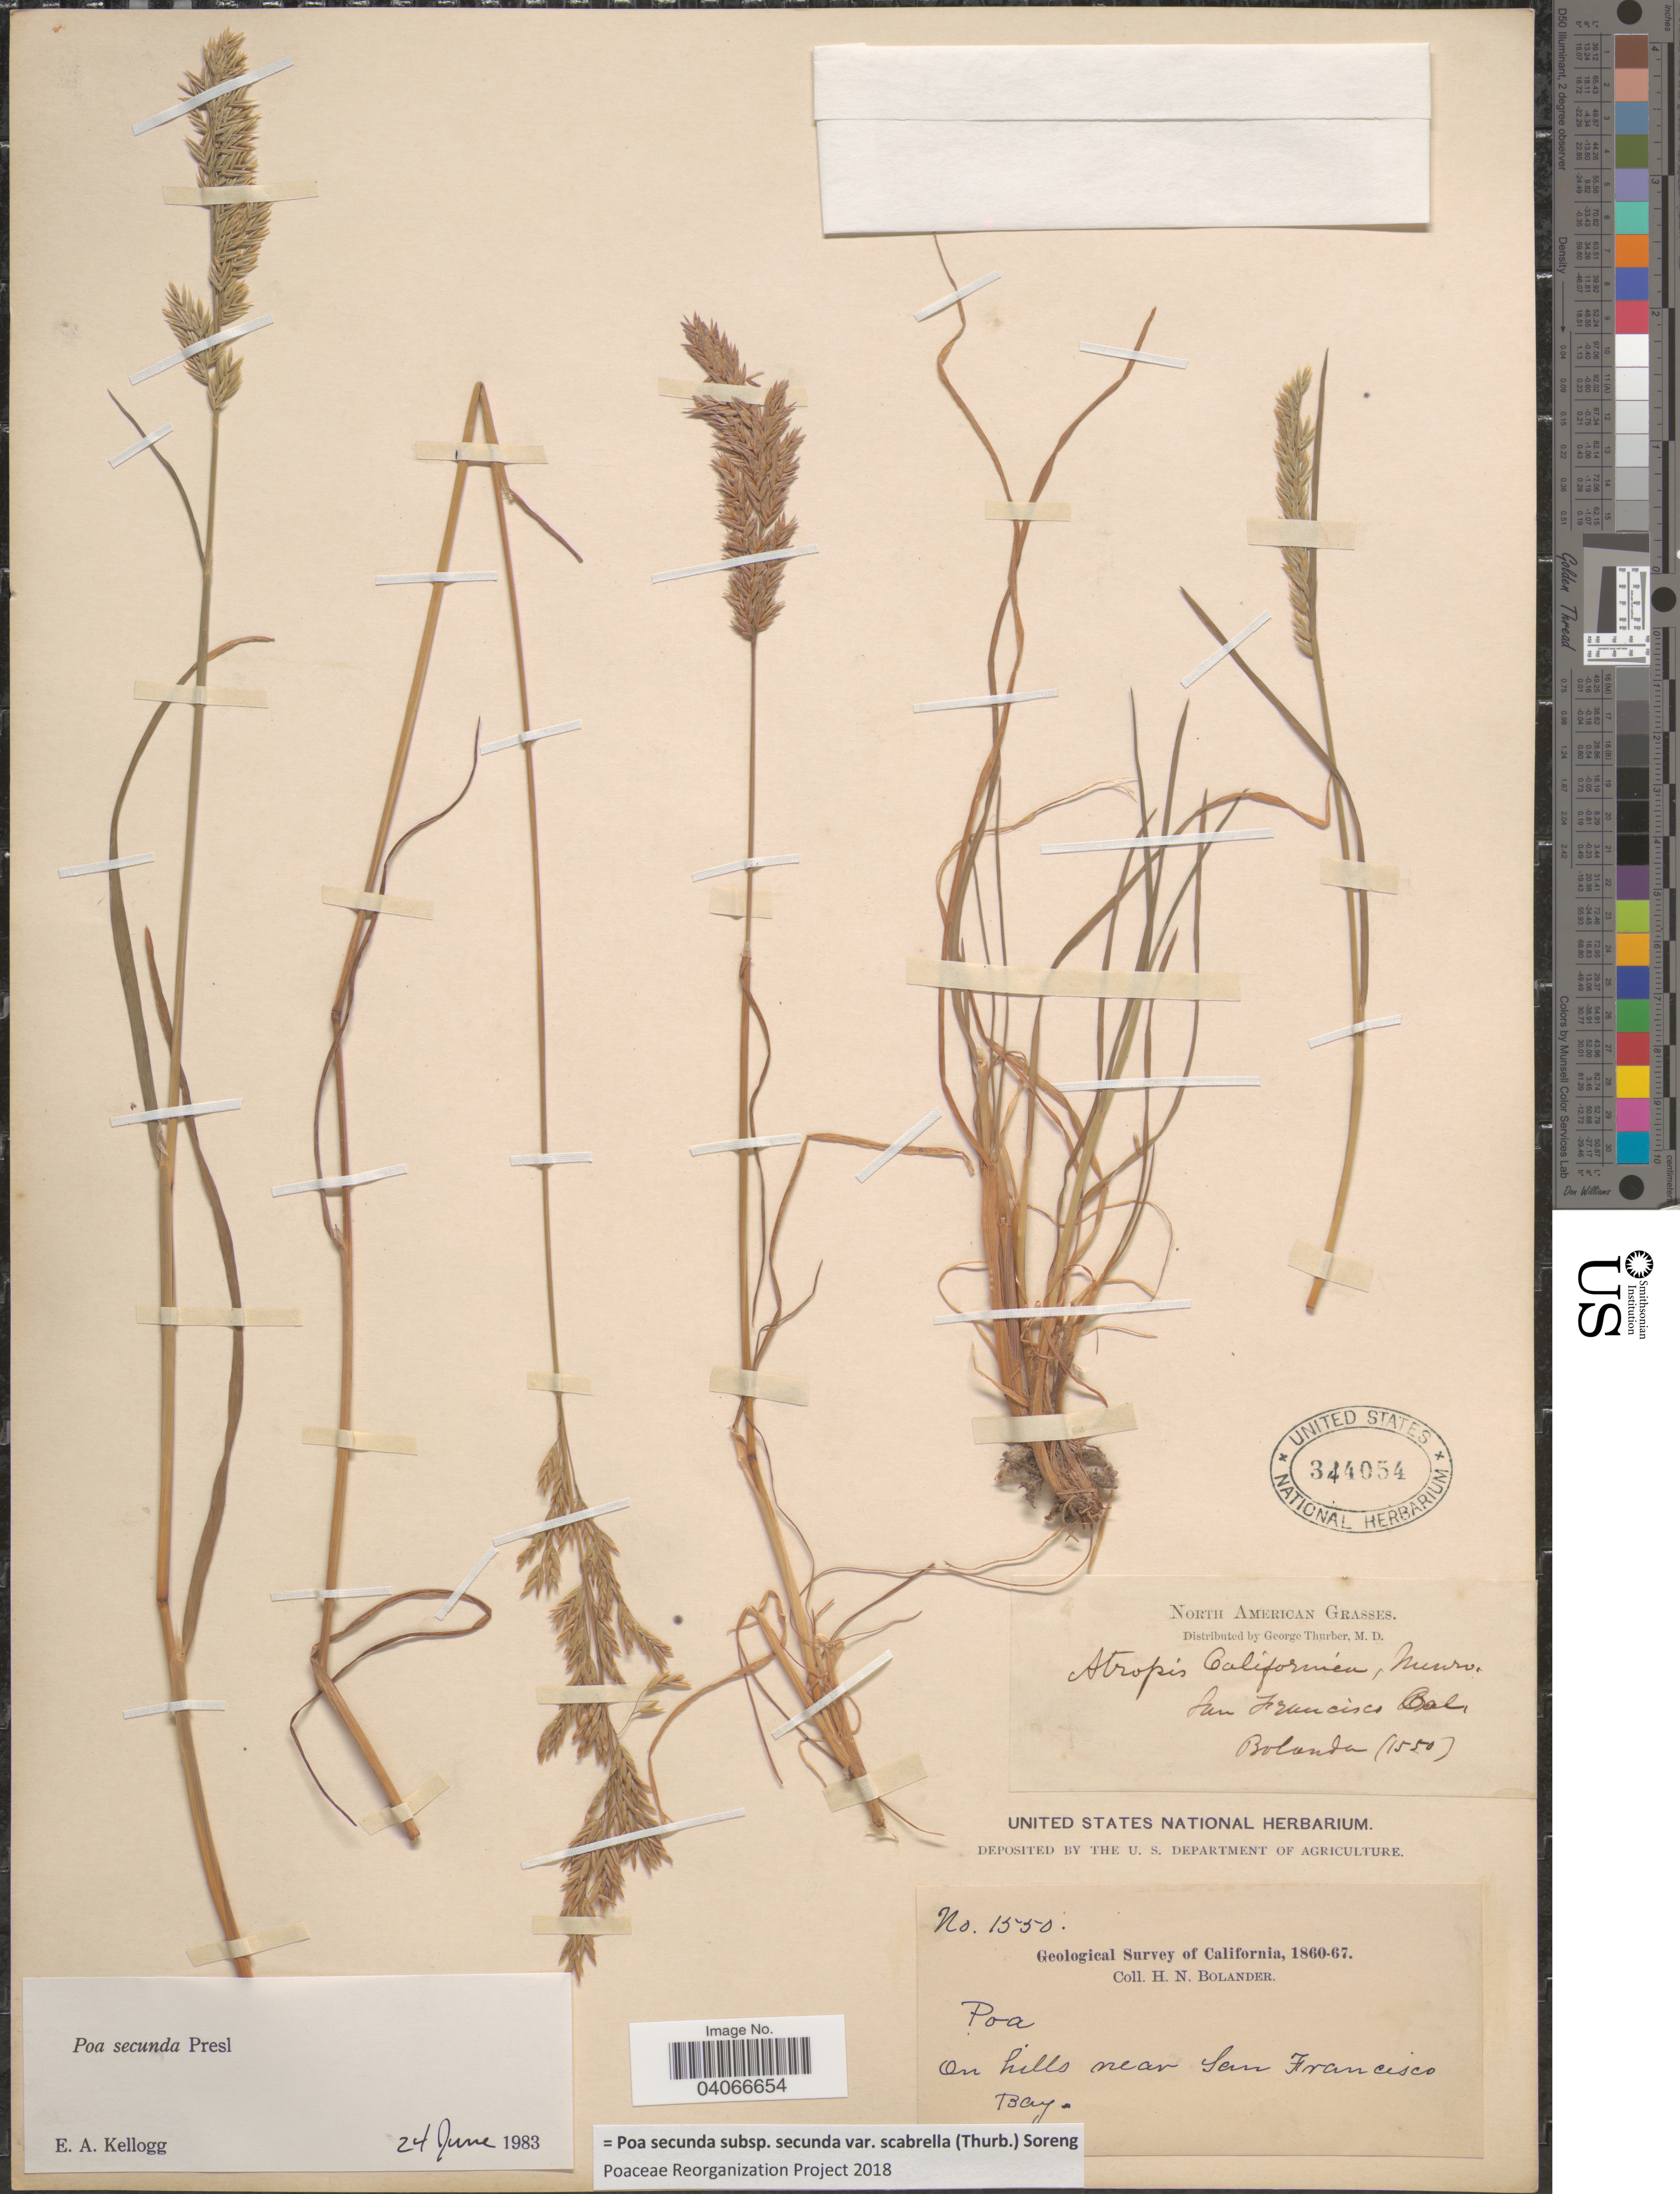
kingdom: Plantae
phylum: Tracheophyta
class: Liliopsida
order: Poales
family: Poaceae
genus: Poa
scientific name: Poa secunda subsp. secunda var. scabrella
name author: (Thurb.) Soreng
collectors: H. Bolander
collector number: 1550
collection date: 1860/1867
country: United States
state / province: California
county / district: San Francisco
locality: Geological Survey of California. On hills near San Francisco Bay.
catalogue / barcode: US 344054